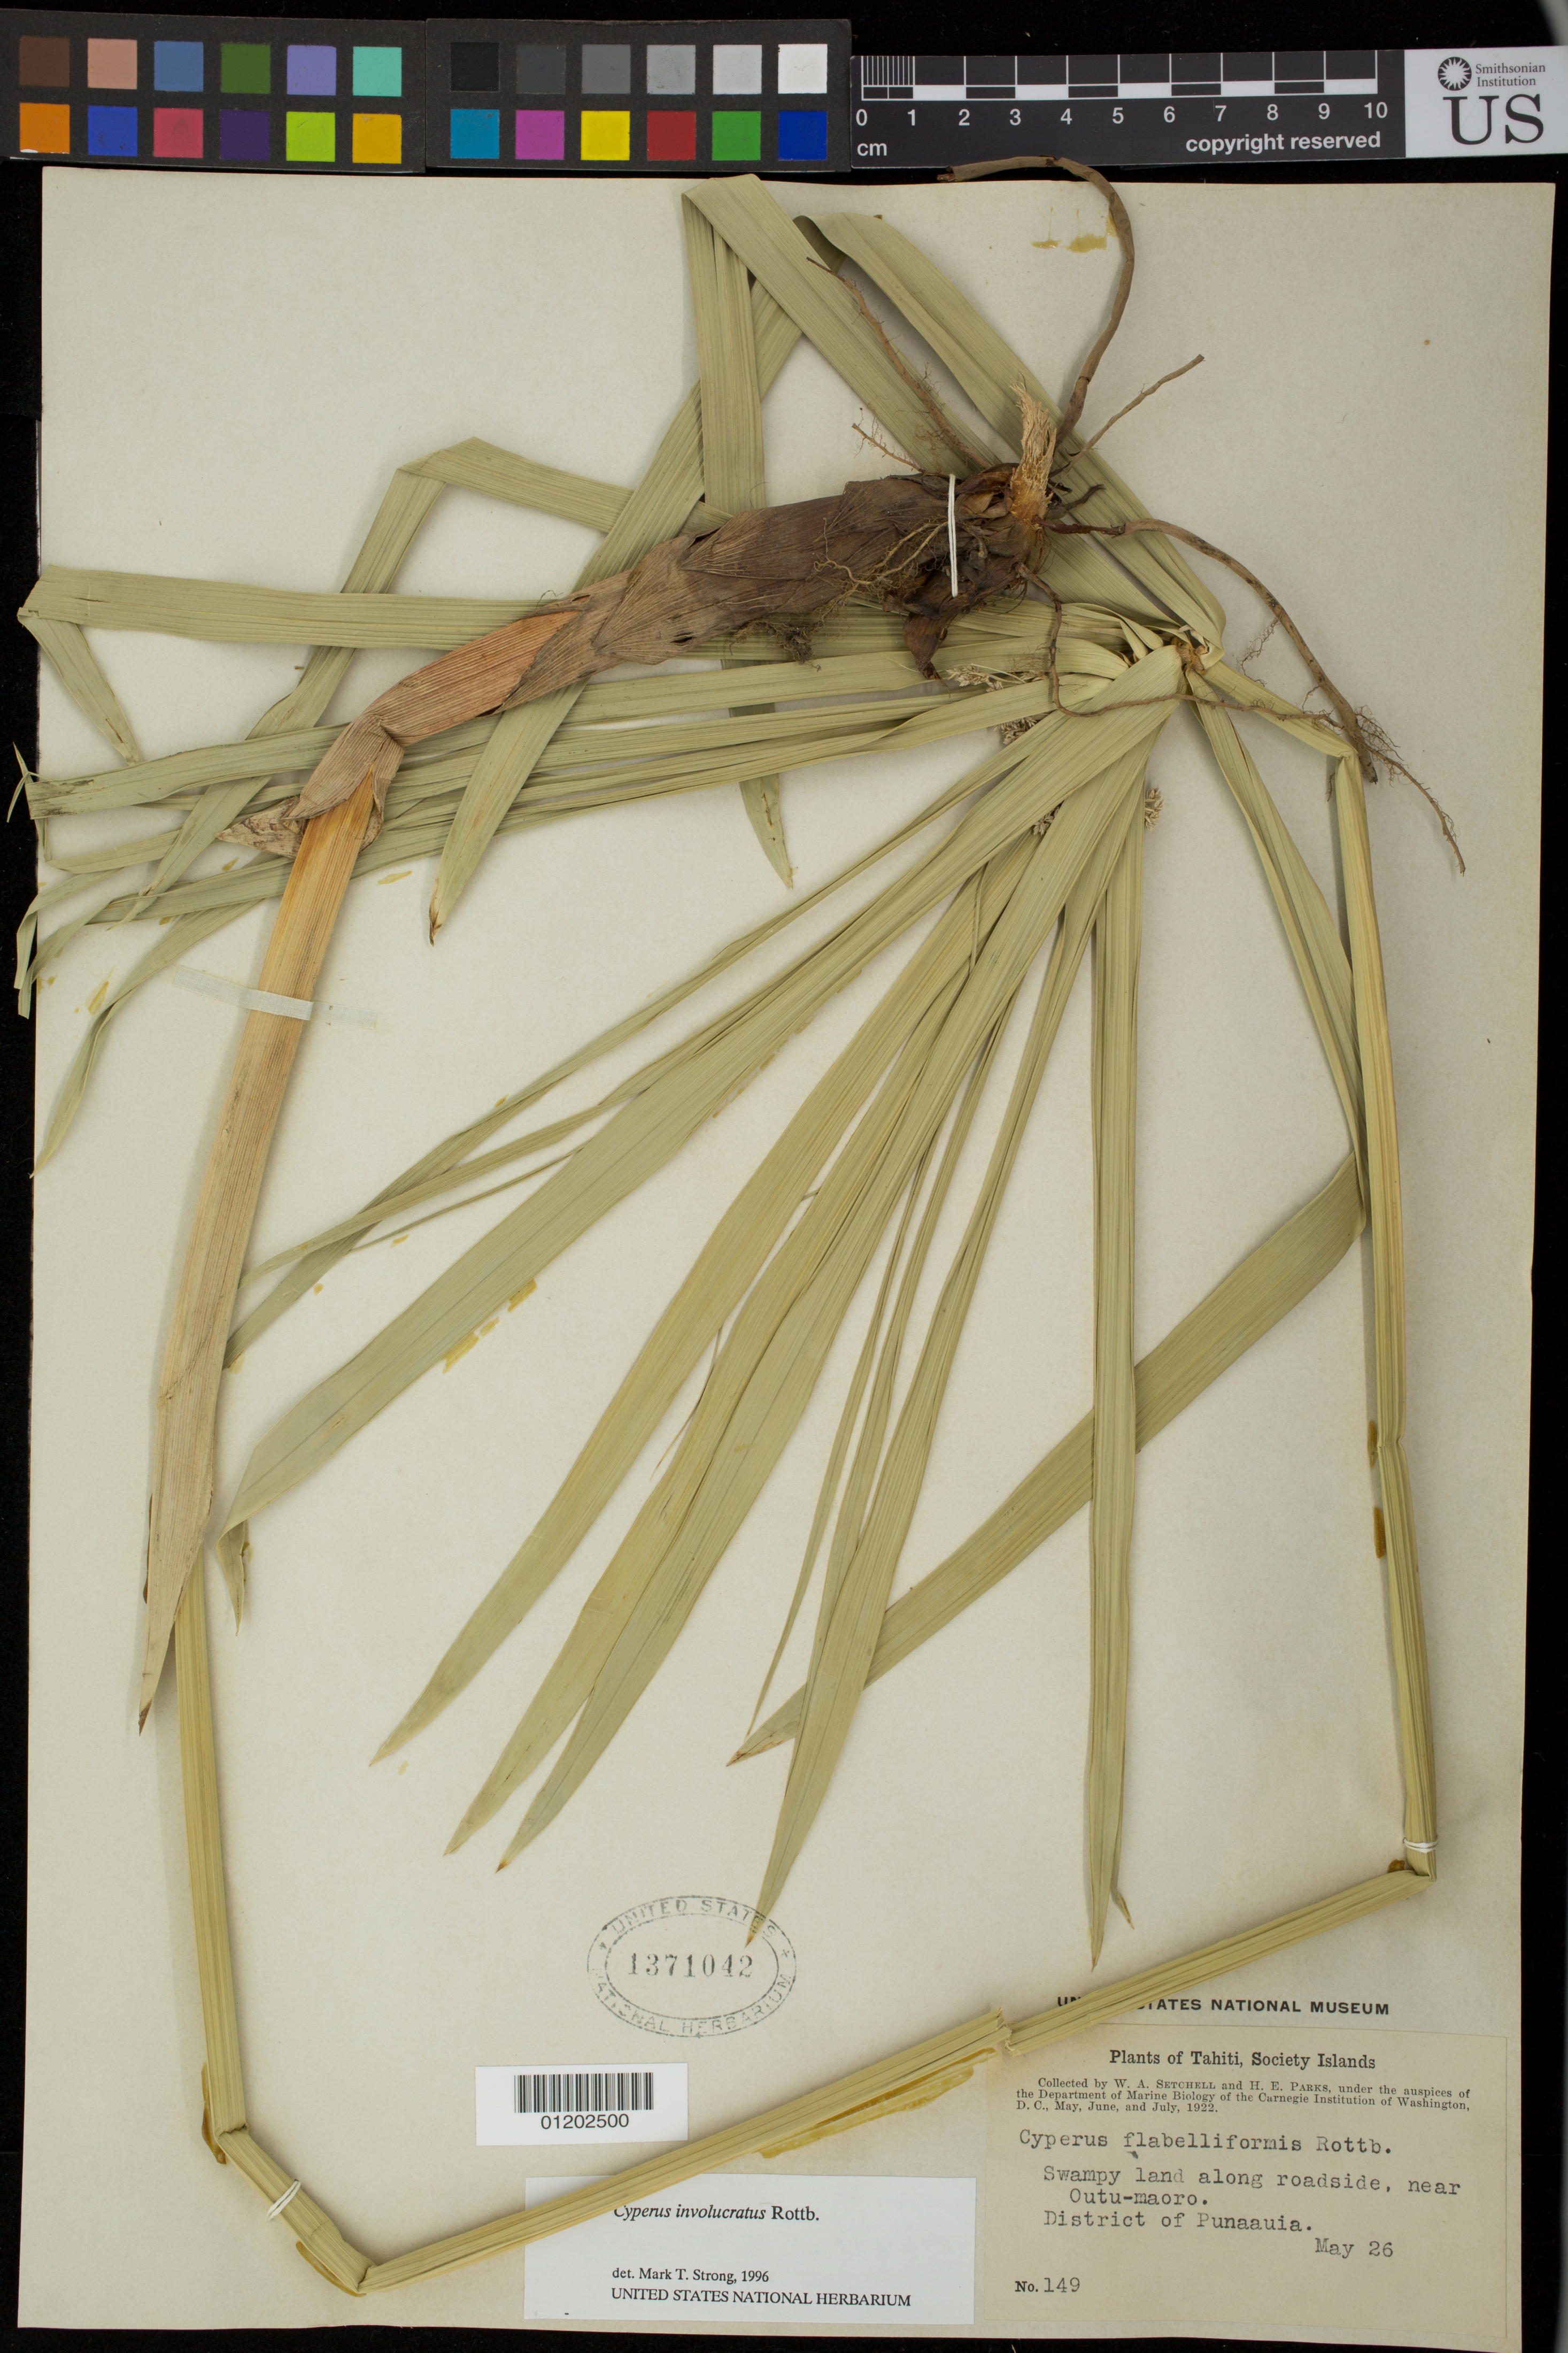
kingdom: Plantae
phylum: Tracheophyta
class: Liliopsida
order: Poales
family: Cyperaceae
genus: Cyperus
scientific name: Cyperus involucratus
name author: Rottb.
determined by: Strong, M. T., (US), Smithsonian Institution - National Museum of Natural History (UNITED STATES)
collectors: W. Setchell & H. E. Parks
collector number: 149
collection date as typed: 26 May 1922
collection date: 1922-05-26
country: French Polynesia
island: Tahiti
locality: near Outu-maoro. District of Punaauia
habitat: Swampy land along roadside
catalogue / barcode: US 1371042